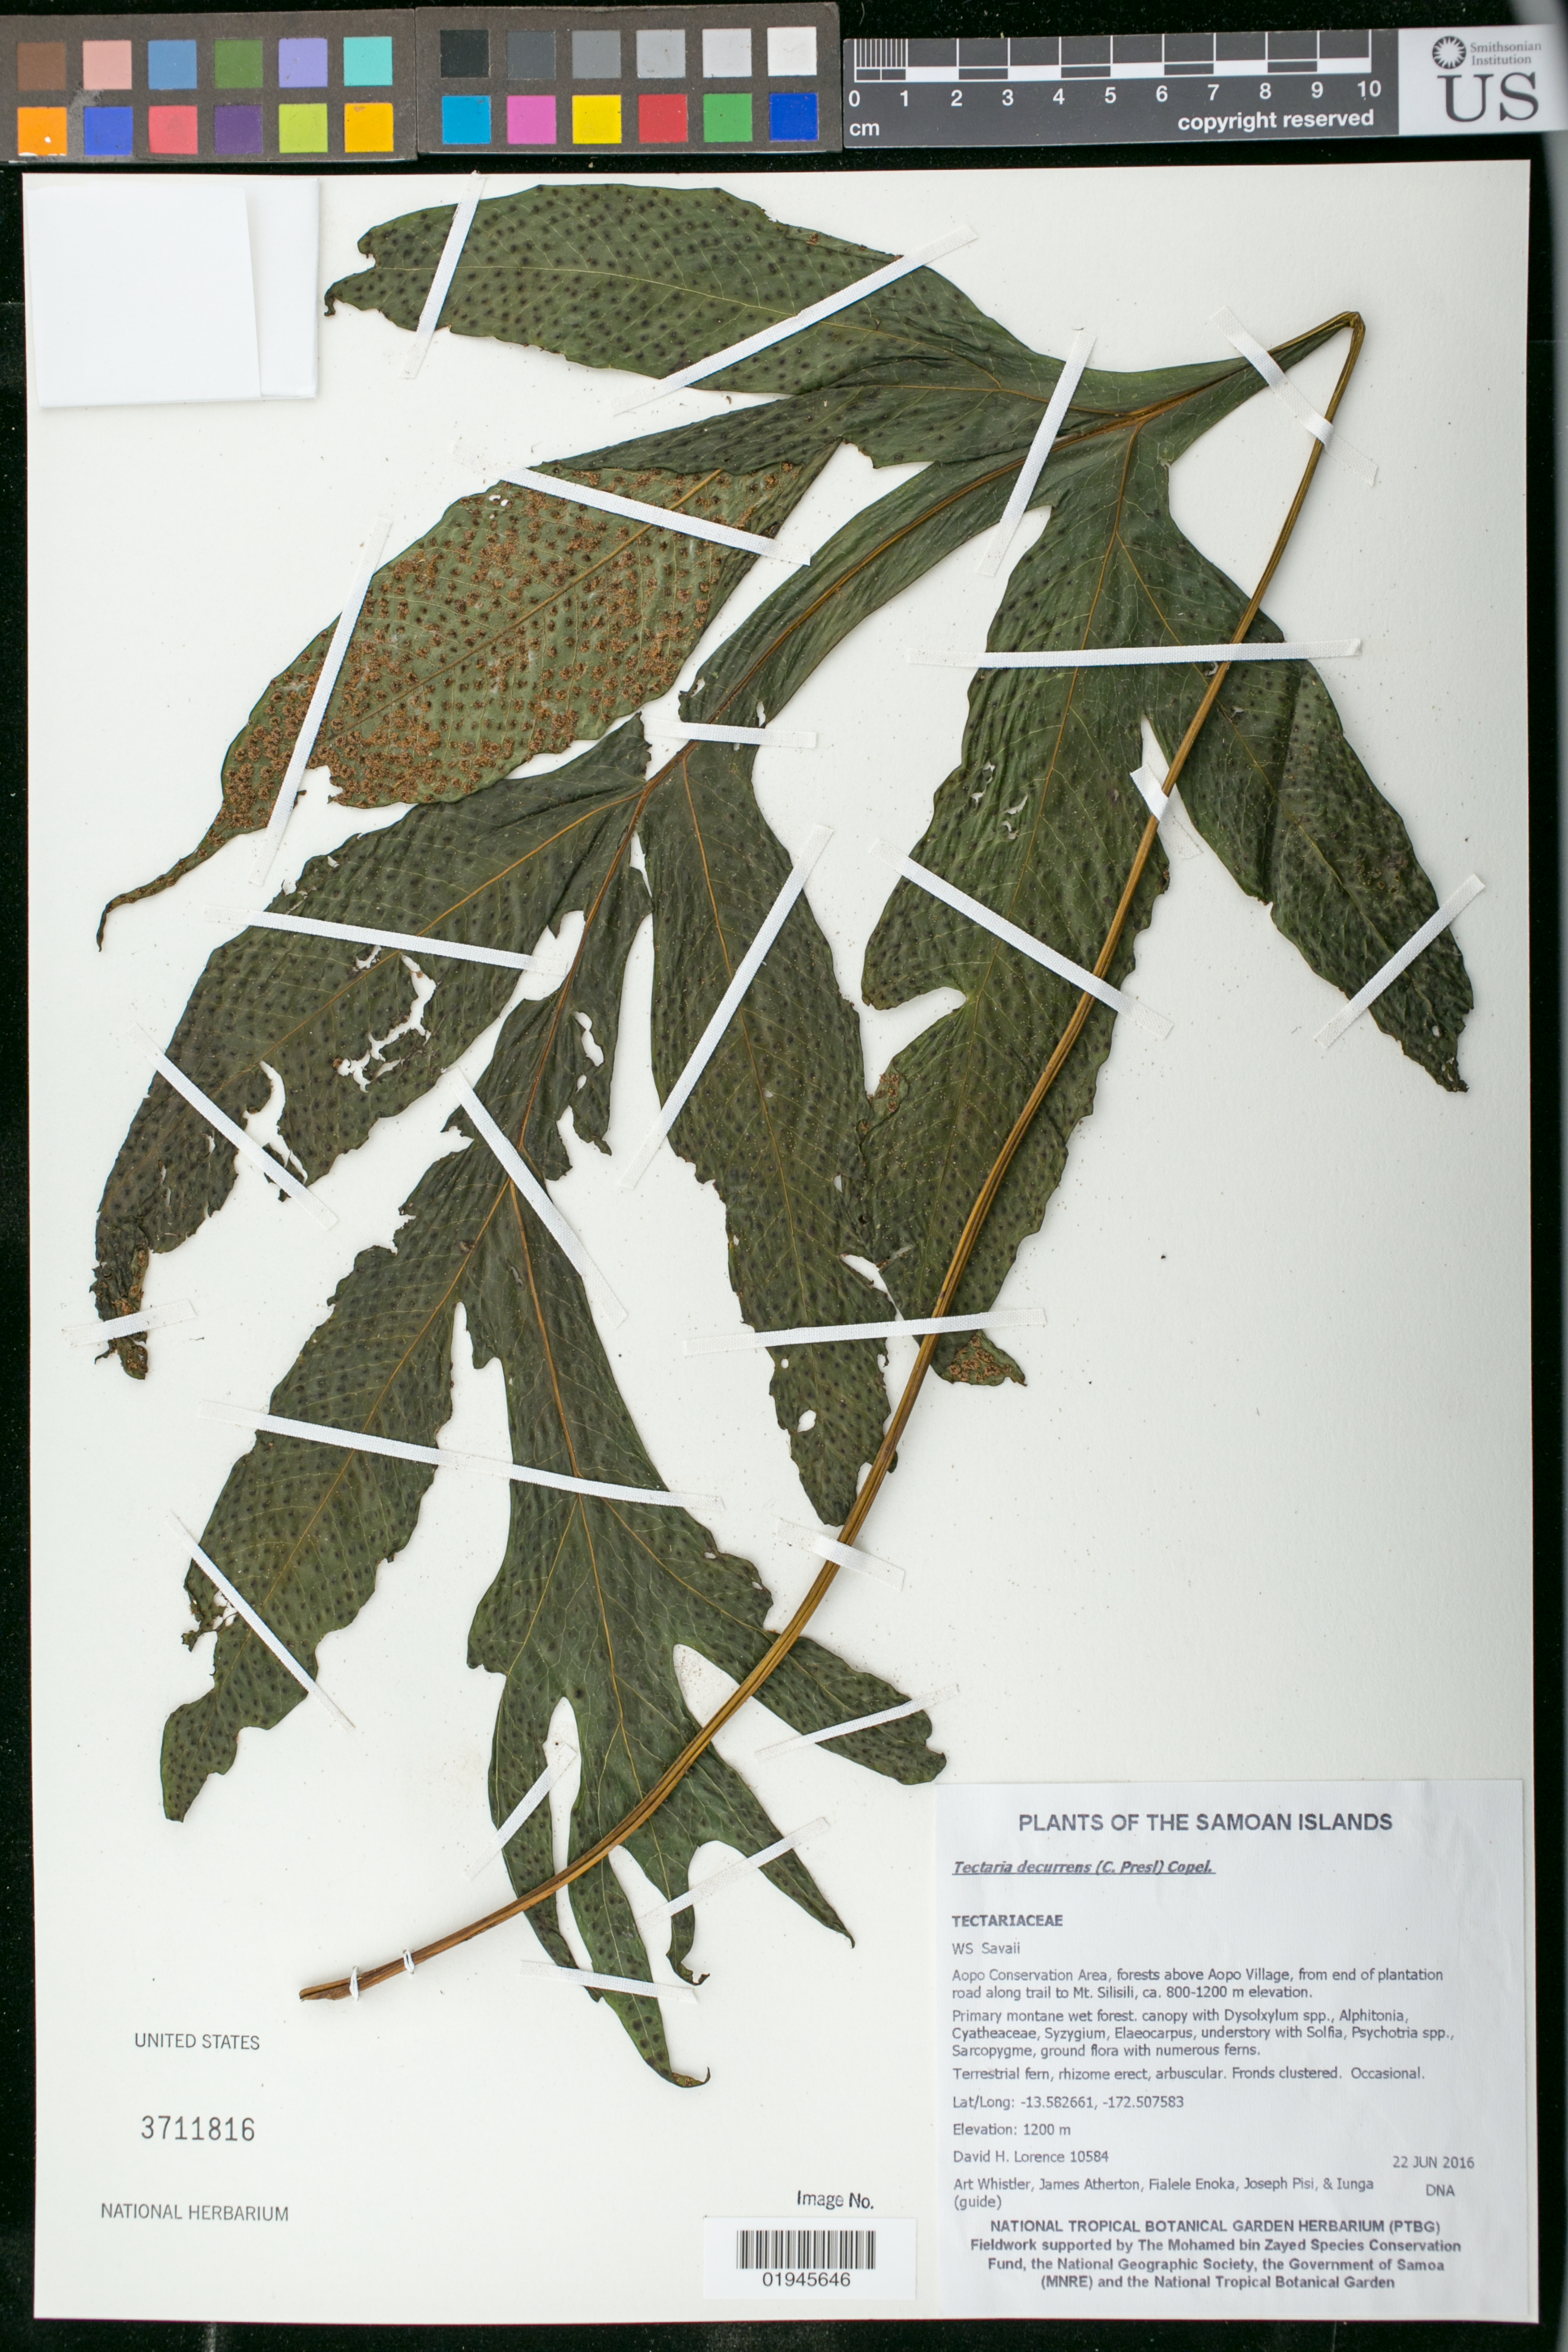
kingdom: Plantae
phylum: Tracheophyta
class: Polypodiopsida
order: Polypodiales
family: Tectariaceae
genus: Tectaria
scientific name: Tectaria decurrens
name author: (Presel.) Copel. in Elmer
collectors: D. Lorence, A. Whistler, J. Atherton, F. Enoka & J. Pisi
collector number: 10584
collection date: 2016-06-22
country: Samoa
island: Savai'i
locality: Aopo Conservation Area, forests above Aopo Village, from end of plantation road along trail to Mt. Silisili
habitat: Primary montane wet forest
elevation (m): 1200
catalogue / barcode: US 3711816